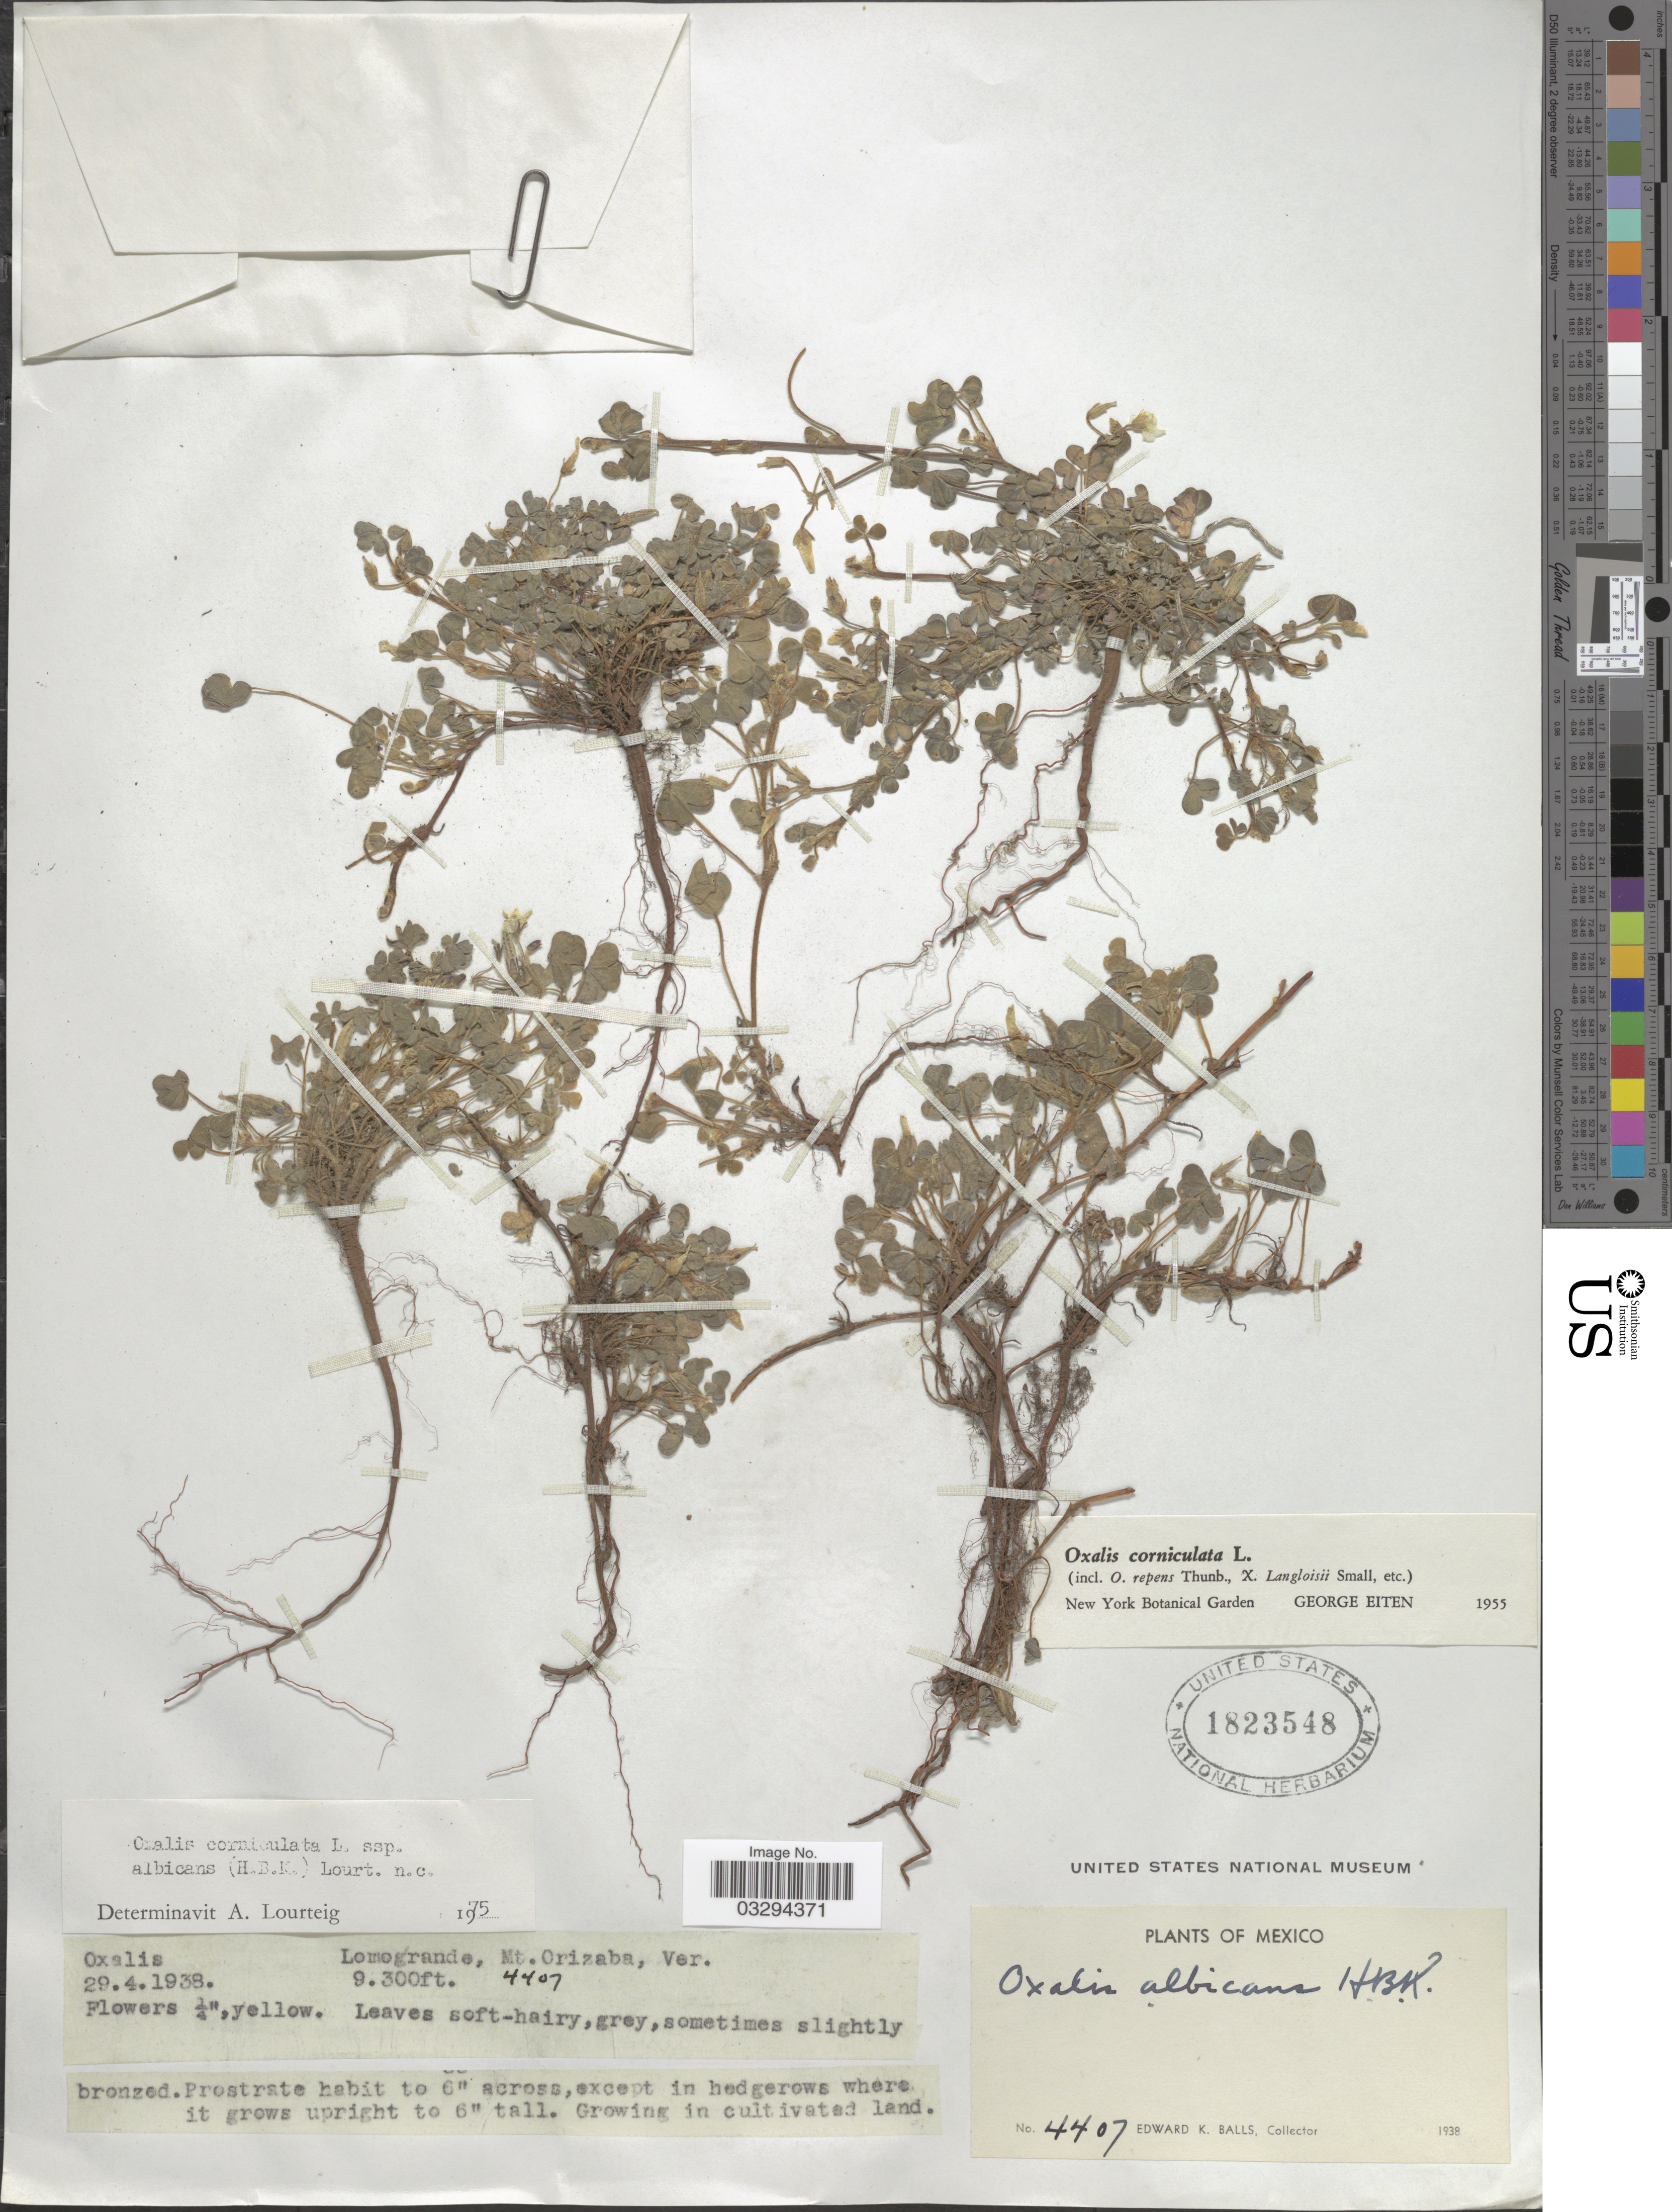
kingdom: Plantae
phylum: Tracheophyta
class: Magnoliopsida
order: Oxalidales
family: Oxalidaceae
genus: Oxalis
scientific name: Oxalis corniculata subsp. albicans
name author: (Kunth) Lourteig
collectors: E. K. Balls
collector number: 4407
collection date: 1938-04-29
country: Mexico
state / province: Veracruz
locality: Lomogrande, Mt. Orizaba, Ver.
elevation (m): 2835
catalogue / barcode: US 1823548